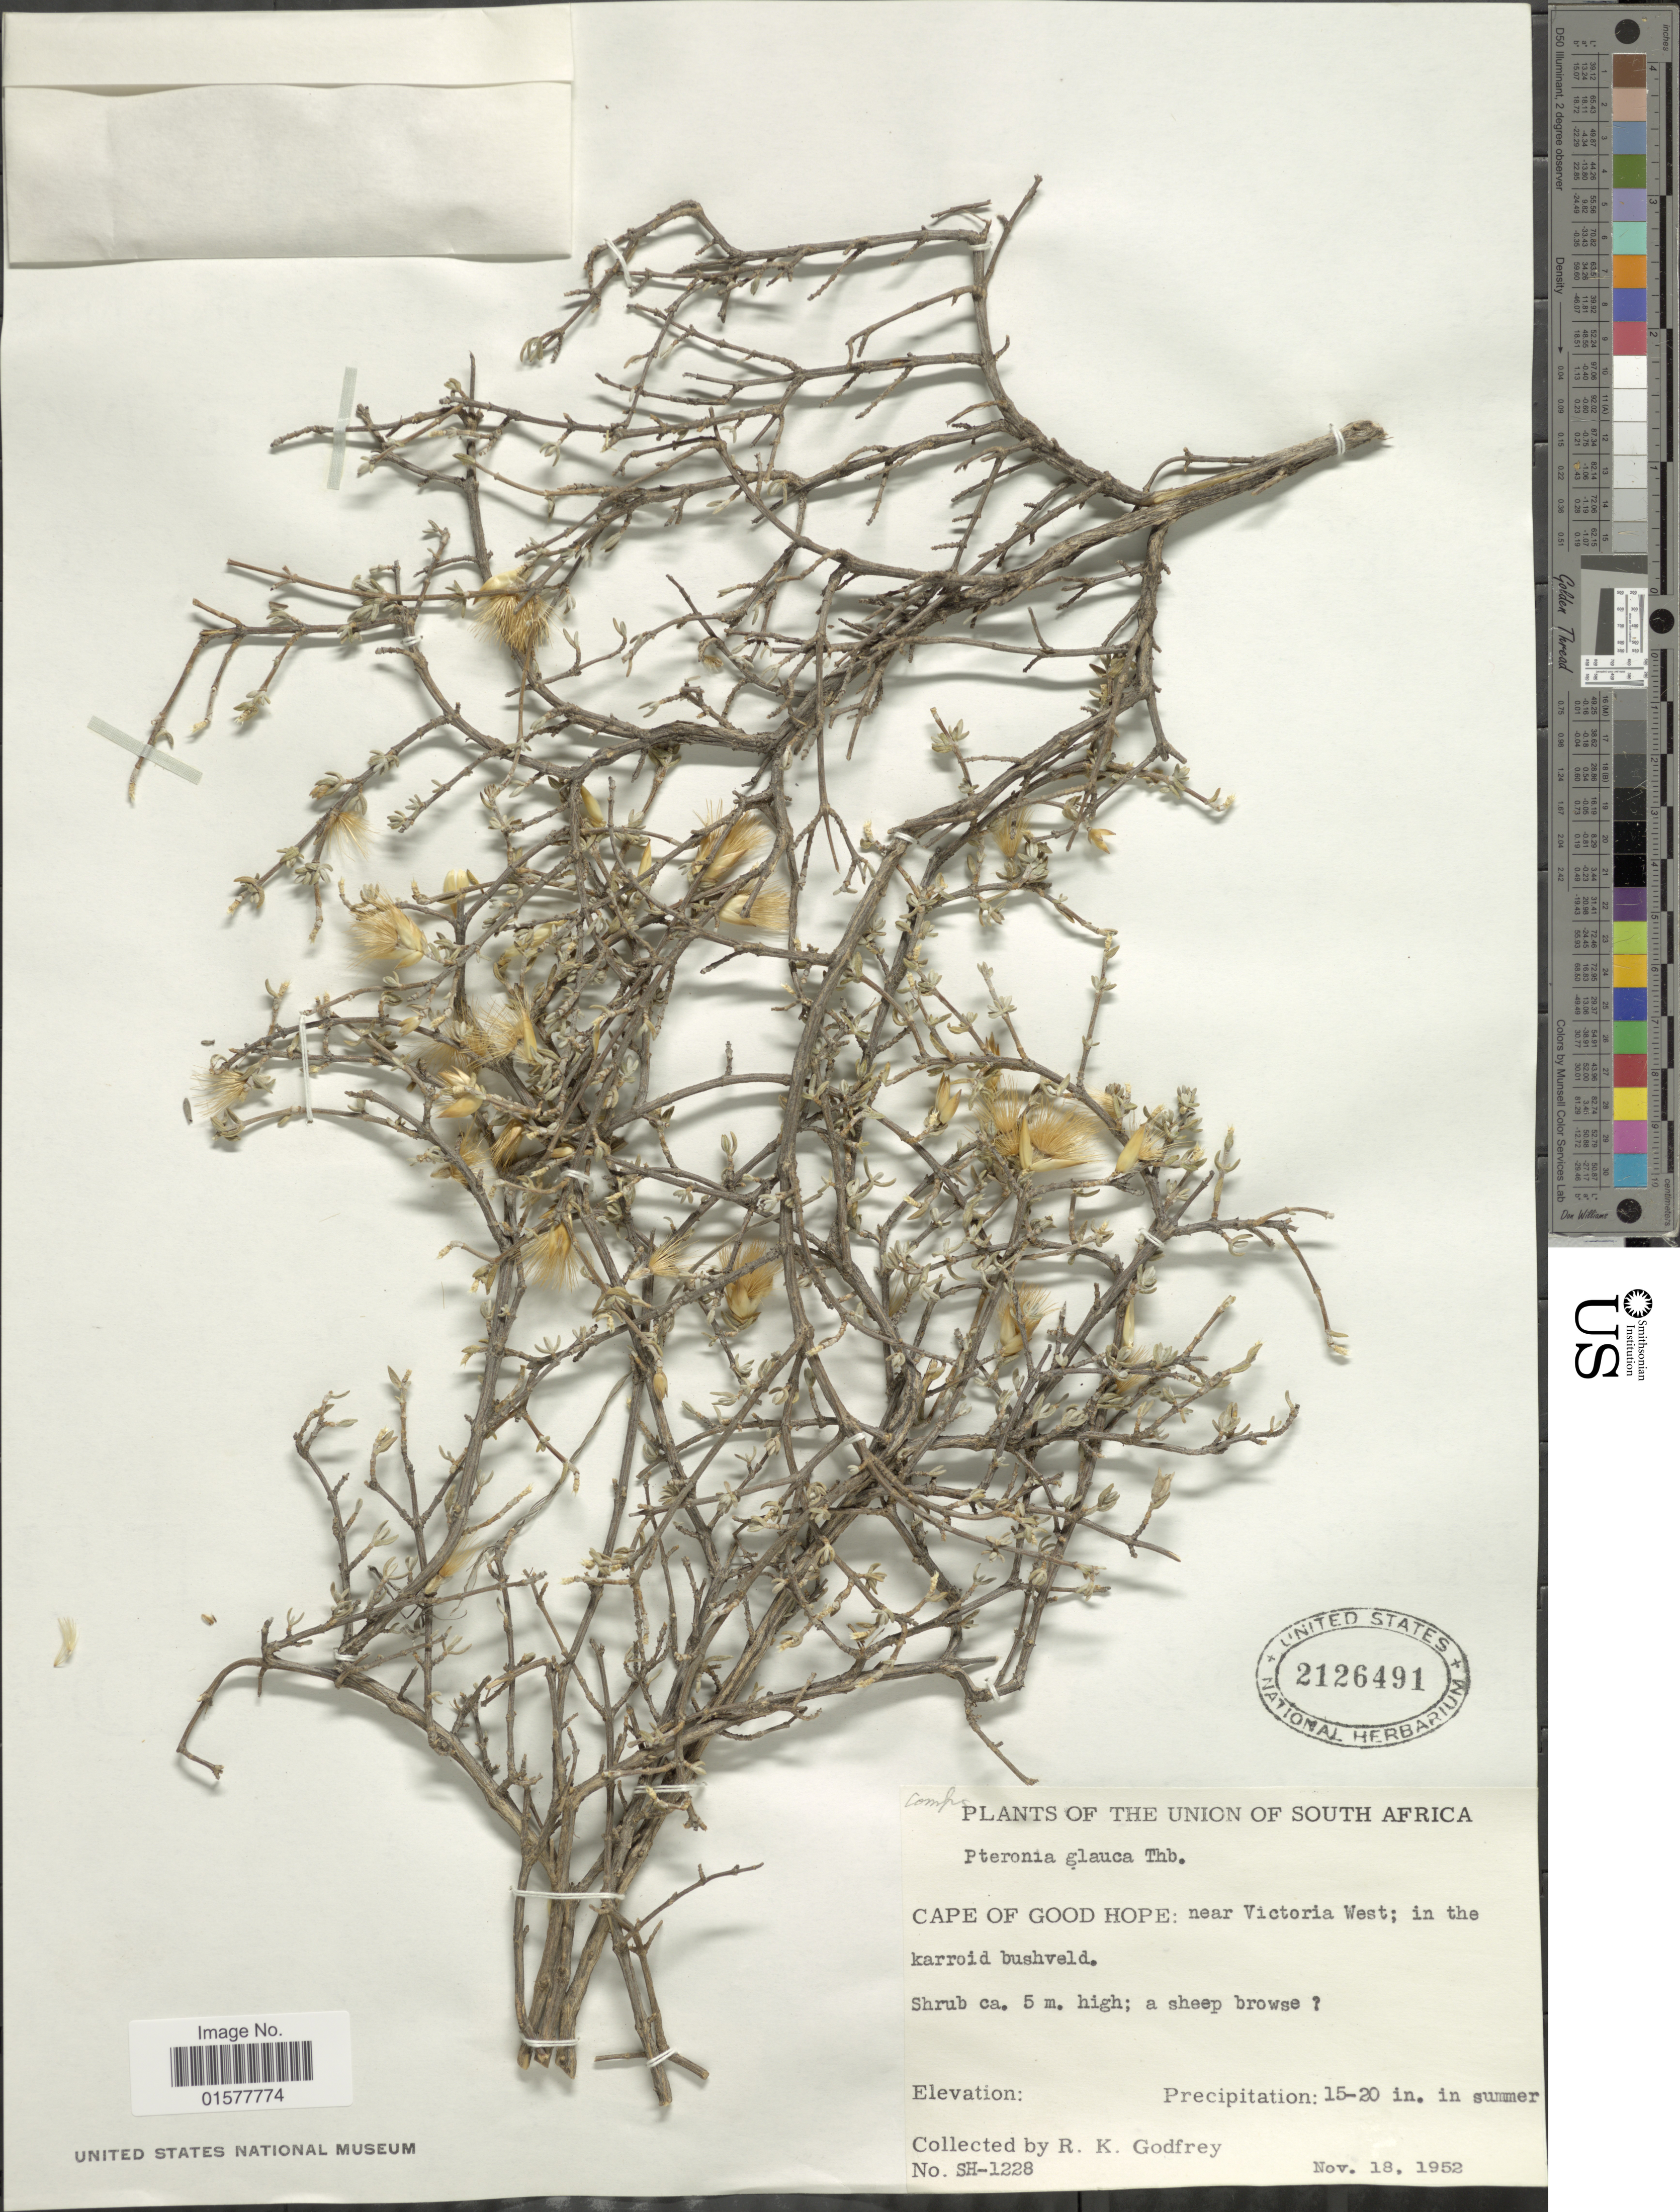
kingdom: Plantae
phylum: Tracheophyta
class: Magnoliopsida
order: Asterales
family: Asteraceae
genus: Pteronia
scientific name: Pteronia glauca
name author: Thunb.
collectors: R. K. Godfrey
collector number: SH-1228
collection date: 1953-11-18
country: South Africa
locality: The Union of South Africa, Cape of Good Hope: near Victoria West; in the karroid bushveld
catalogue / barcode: US 2126491